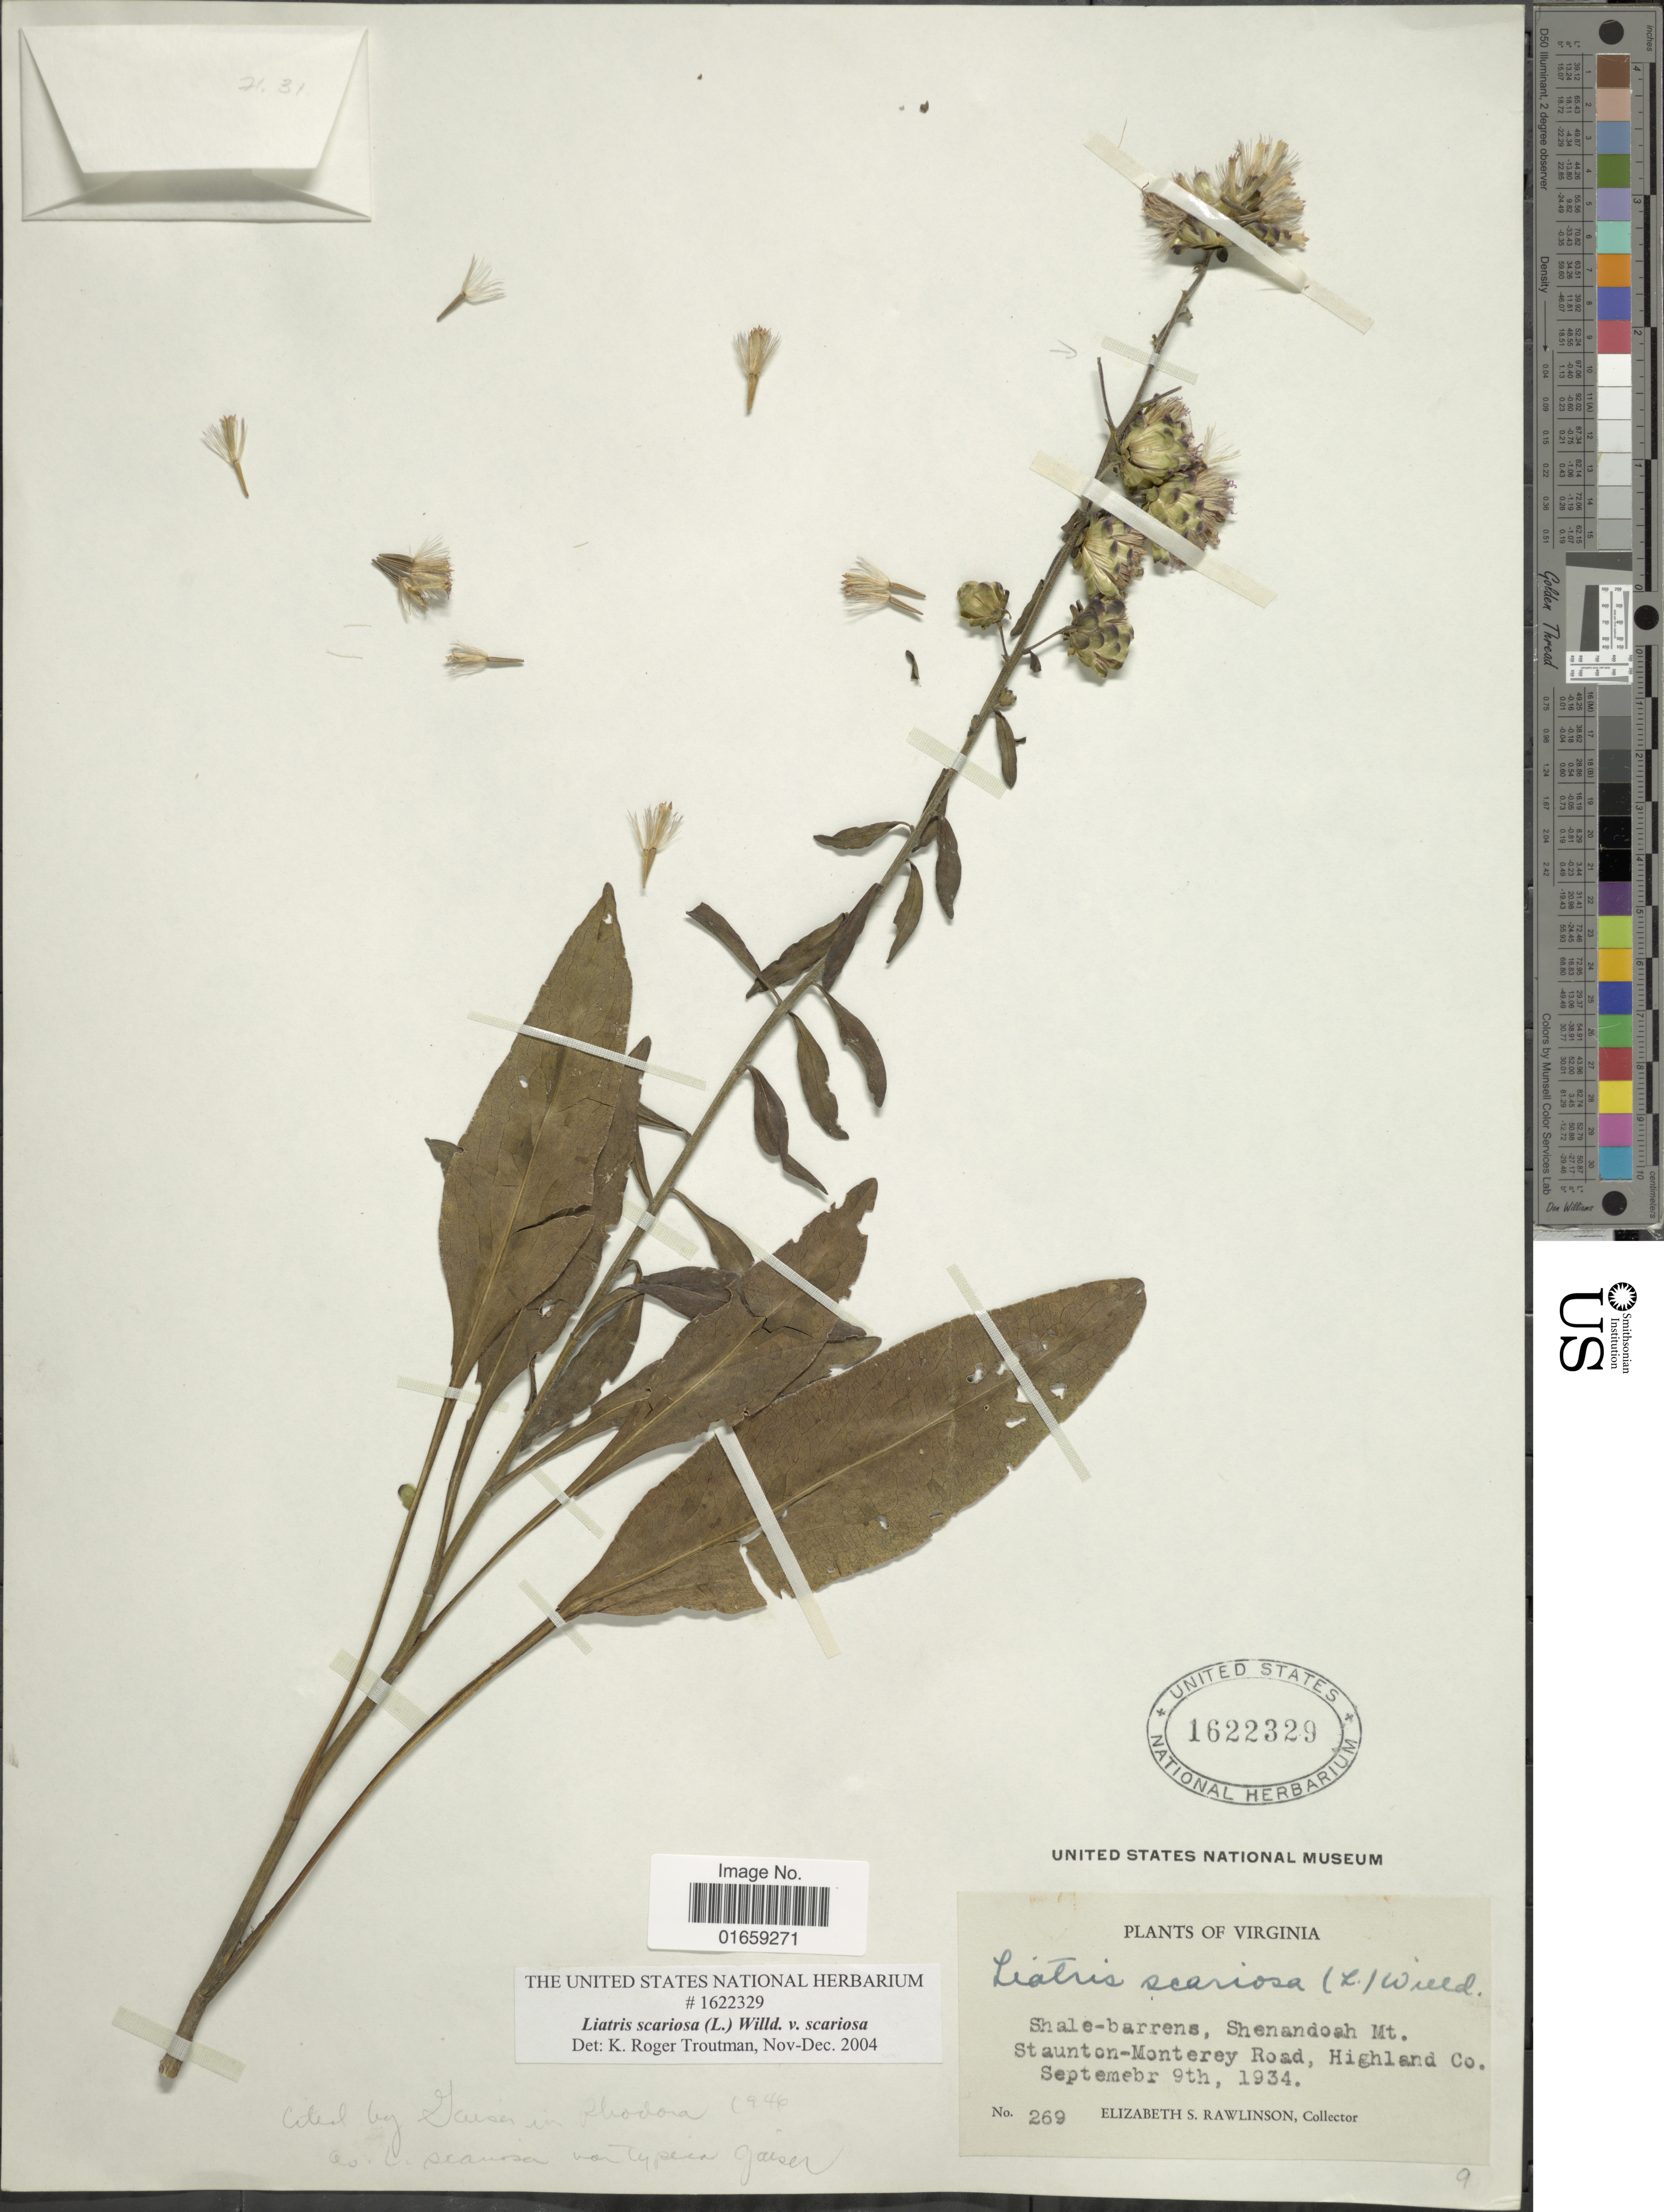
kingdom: Plantae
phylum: Tracheophyta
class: Magnoliopsida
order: Asterales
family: Asteraceae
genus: Liatris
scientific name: Liatris scariosa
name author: (L.) Willd.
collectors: E. S. Rawlinson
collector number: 269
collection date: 1934-09-09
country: United States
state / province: Virginia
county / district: Highland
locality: Shale-barrens, Shenandoah Mt., Staunton-Monterey Road,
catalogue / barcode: US 1622329